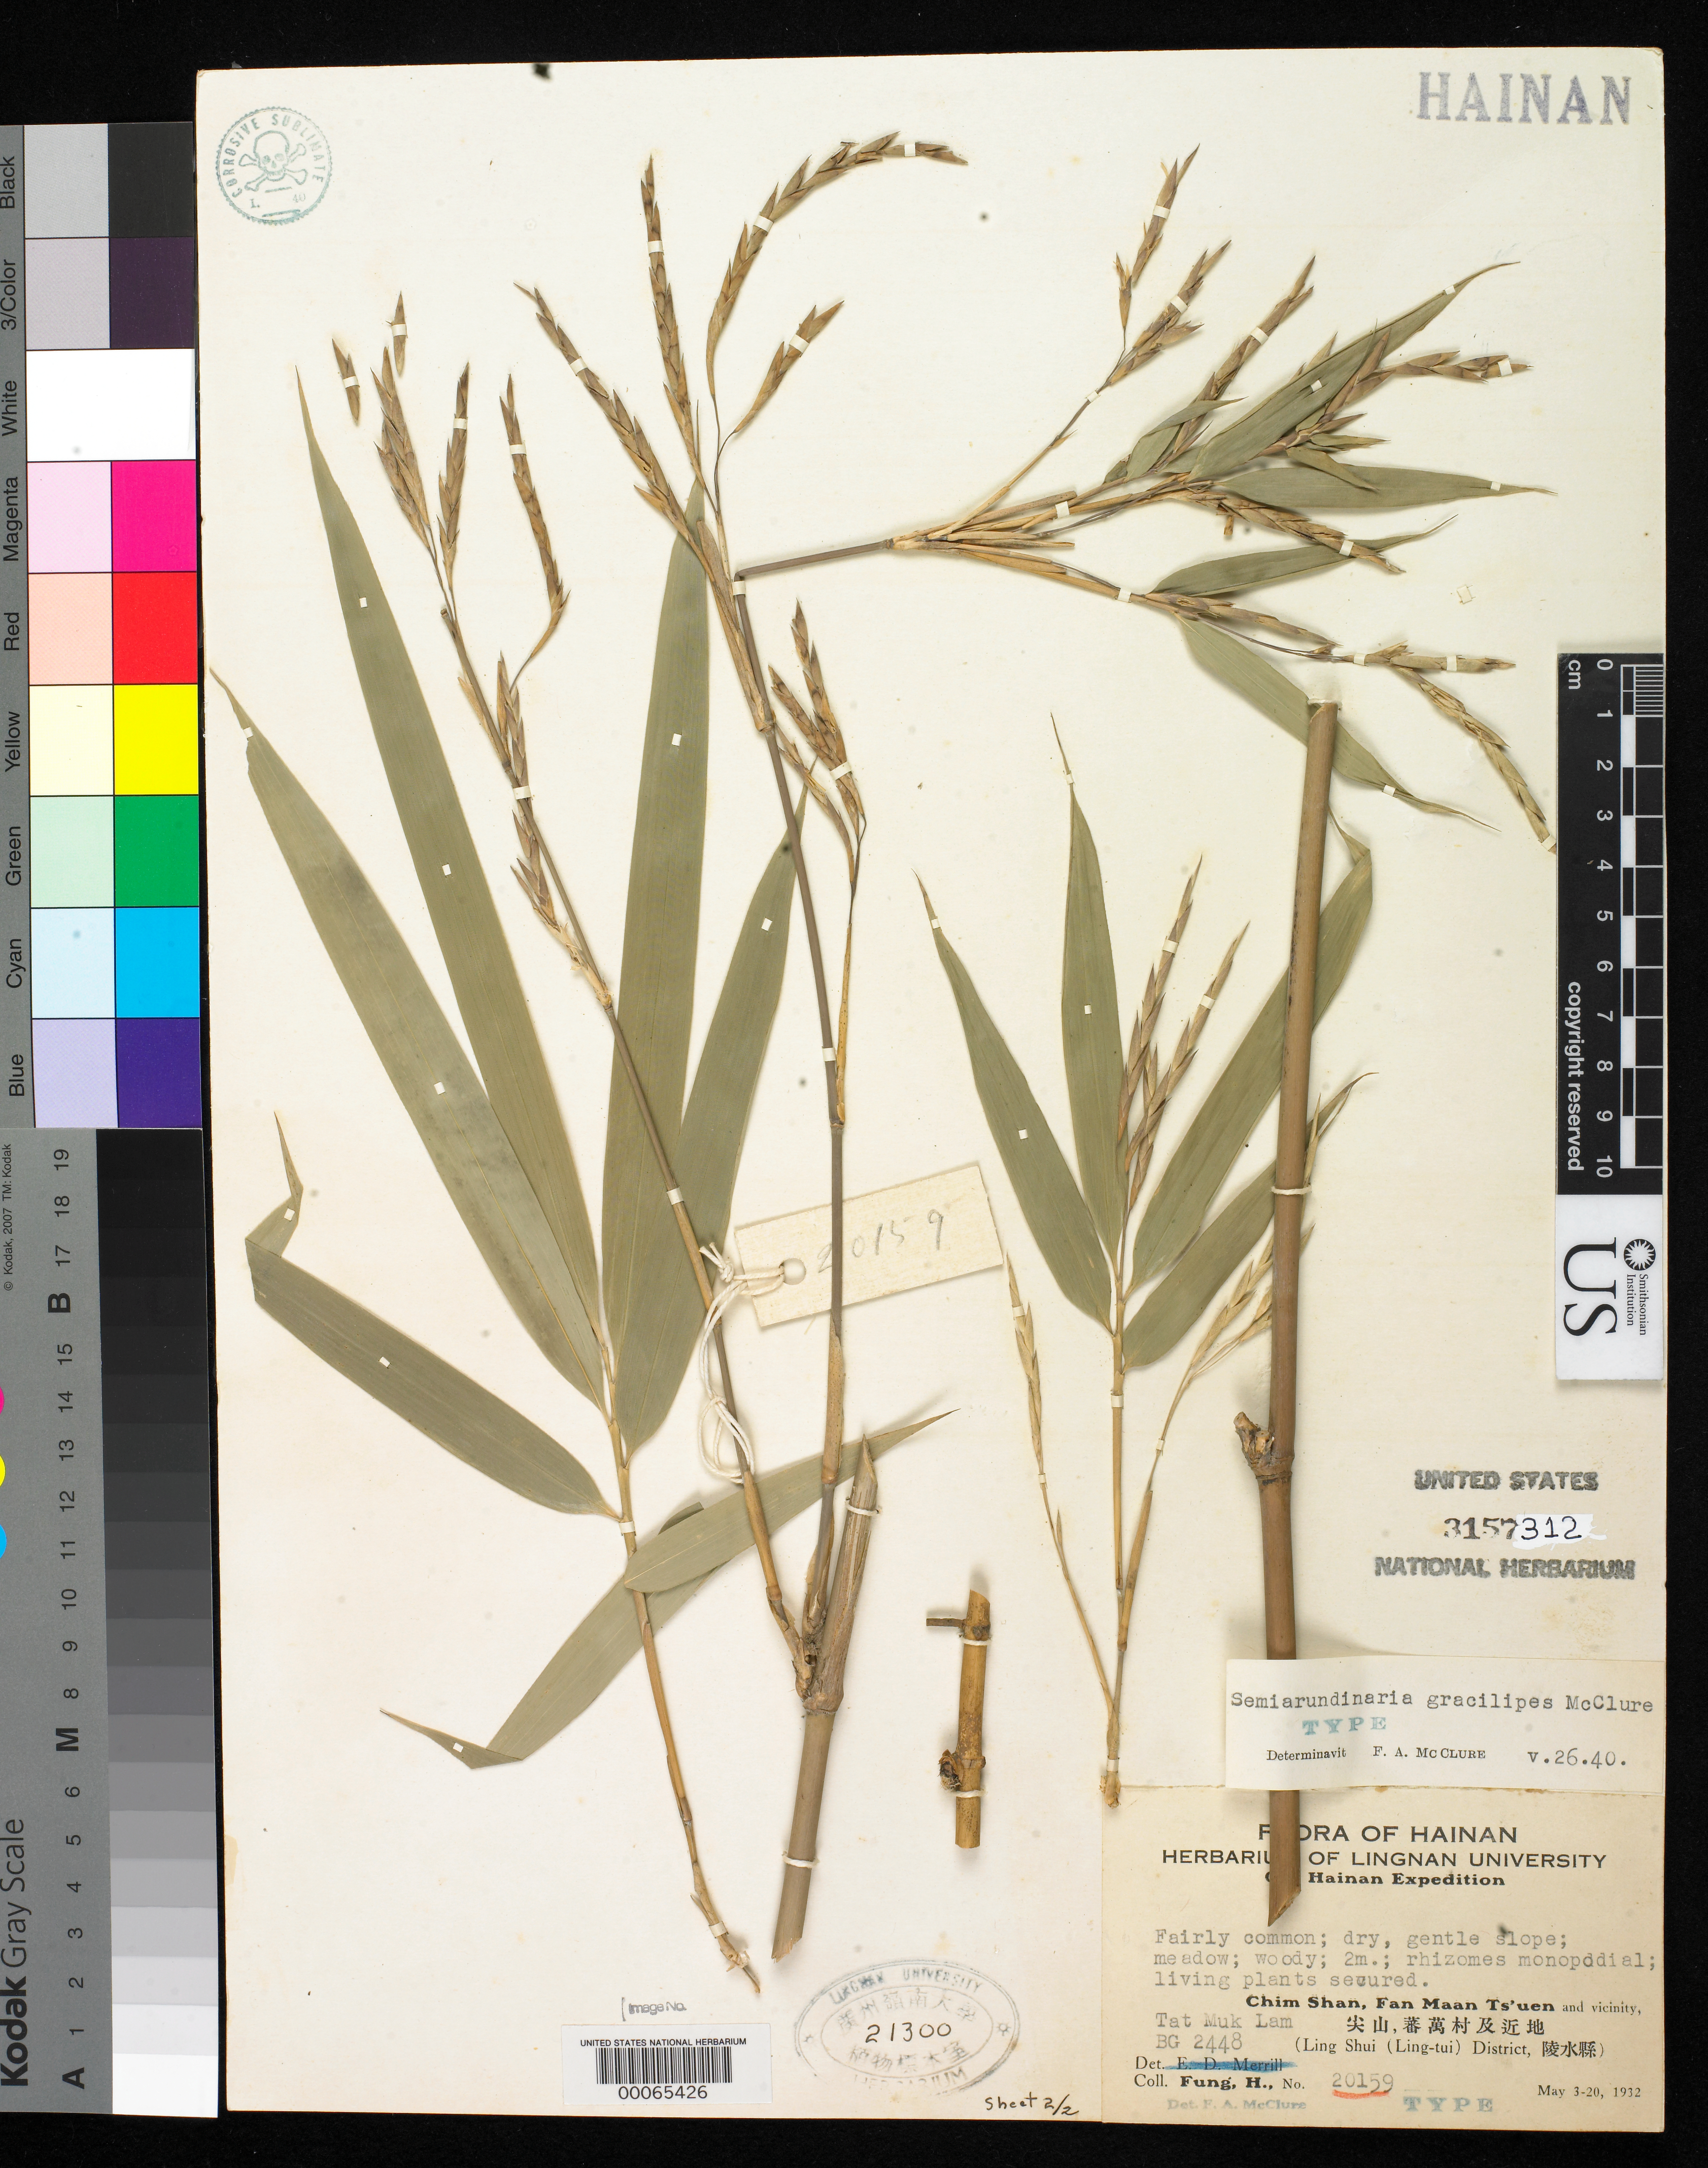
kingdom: Plantae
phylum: Tracheophyta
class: Liliopsida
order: Poales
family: Poaceae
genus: Semiarundinaria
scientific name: Semiarundinaria gracilipes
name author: McClure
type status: Holotype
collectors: H. L. Fung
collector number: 20159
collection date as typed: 03 May 1932 to 20 May 1932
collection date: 1932-05-03/1932-05-20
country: China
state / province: Hainan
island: Hainan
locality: Ling Shui Dist., Chim Shan, Fan Maan Ts'uen & vicinity.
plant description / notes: Specimen on permanent loan from Lingnan Univ. Herb. to USNH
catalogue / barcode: US 3157312